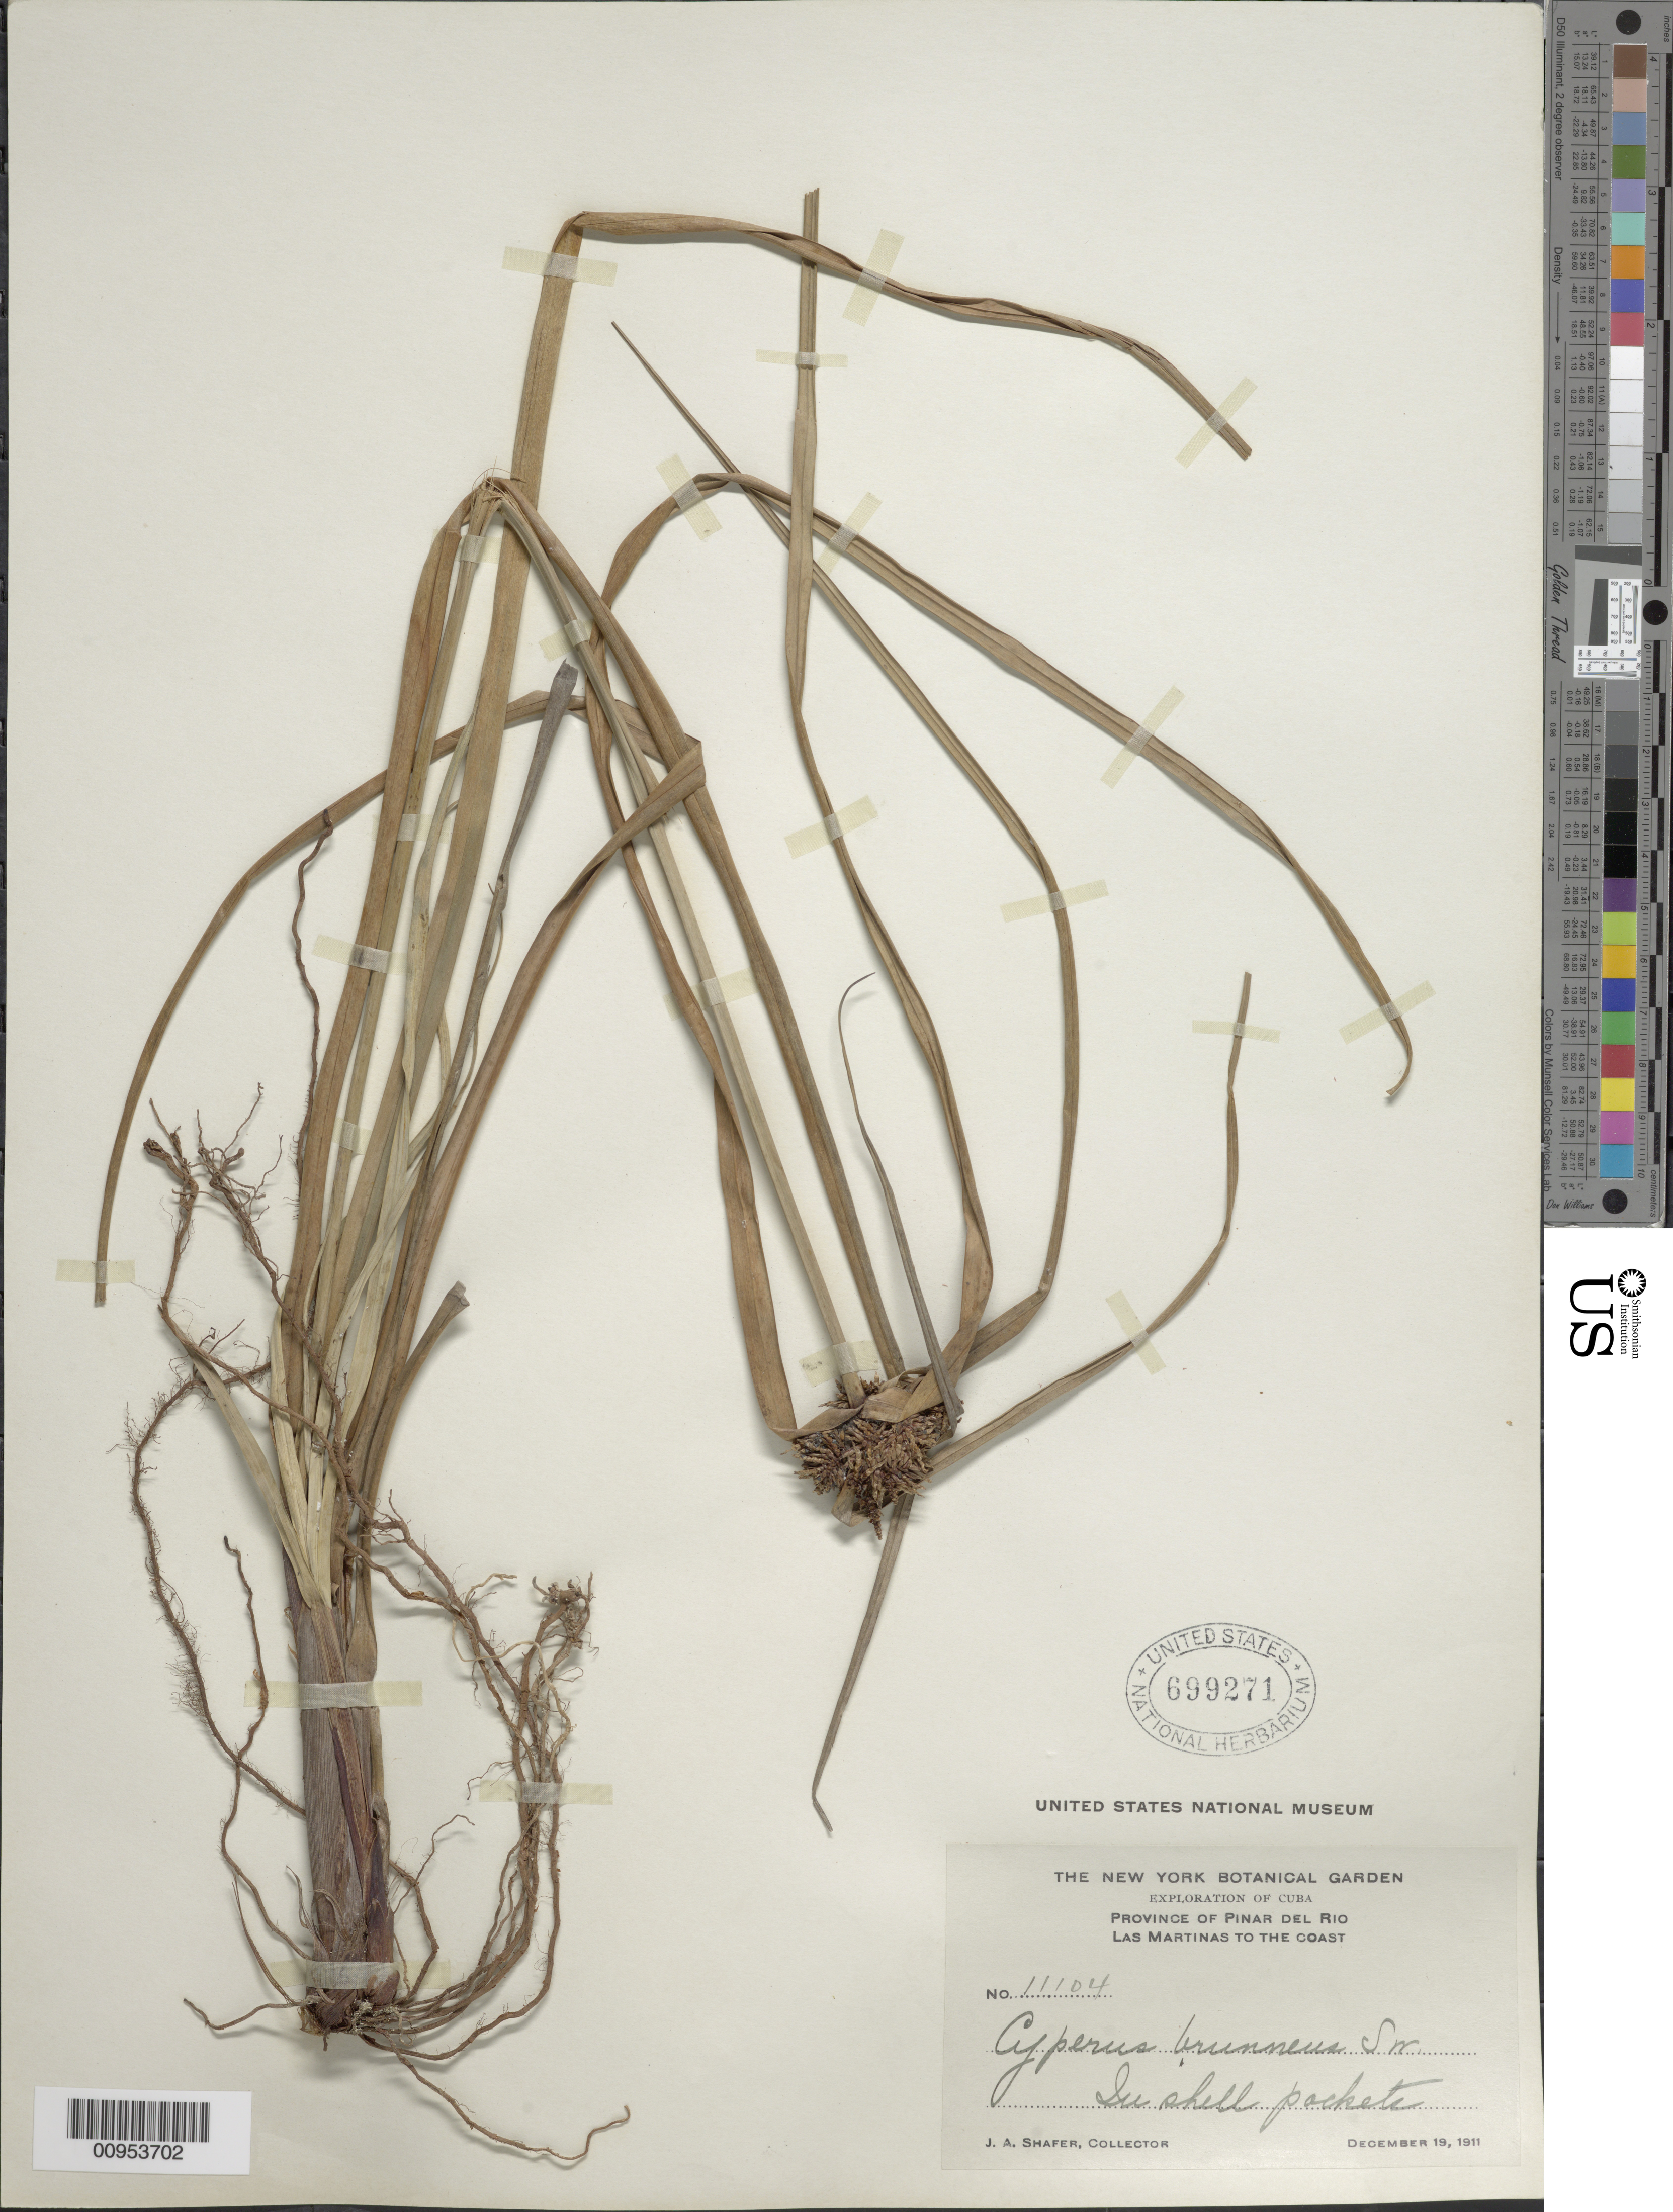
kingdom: Plantae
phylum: Tracheophyta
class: Liliopsida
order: Poales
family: Cyperaceae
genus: Cyperus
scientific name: Cyperus brunneus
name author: Sw.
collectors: J. A. Shafer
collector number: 11104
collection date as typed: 19 Dec 1911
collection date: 1911-12-19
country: Cuba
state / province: Pinar del Rio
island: Cuba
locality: Las Martinas to the coast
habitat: In shell pocket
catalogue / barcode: US 699271